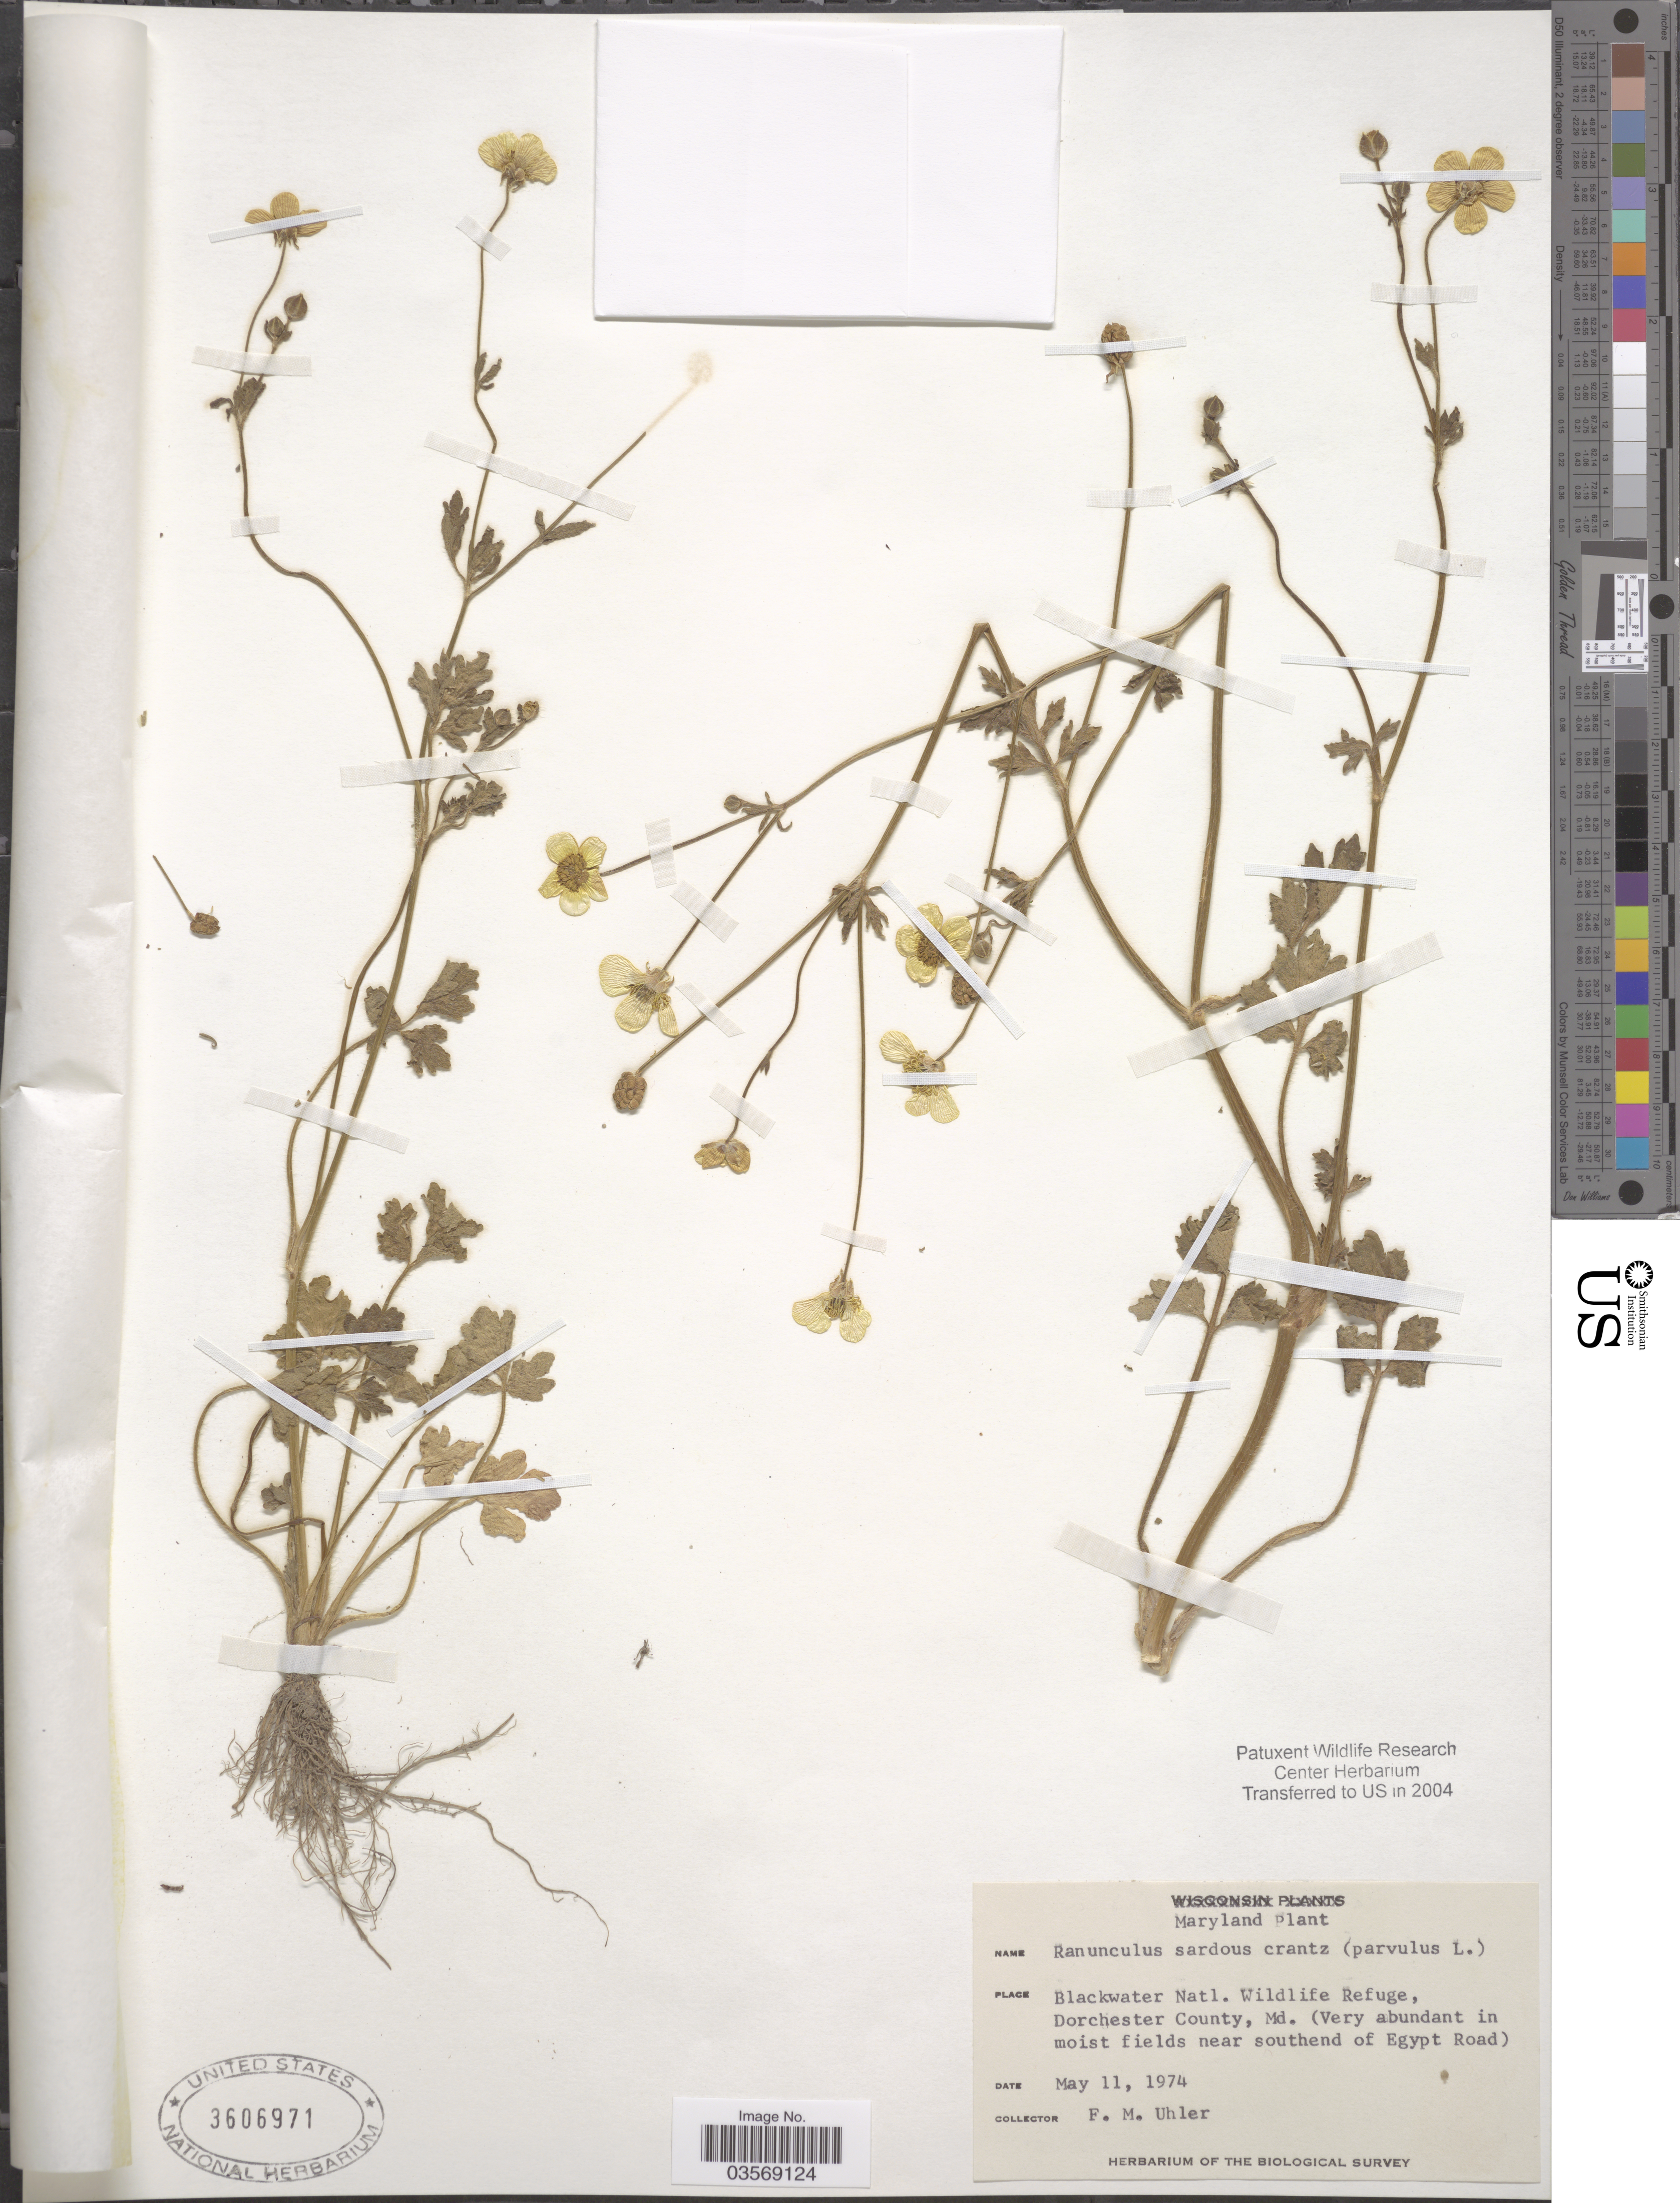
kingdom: Plantae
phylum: Tracheophyta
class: Magnoliopsida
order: Ranunculales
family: Ranunculaceae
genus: Ranunculus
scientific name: Ranunculus sardous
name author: Crantz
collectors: F. M. Uhler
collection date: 1974-05-11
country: United States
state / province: Maryland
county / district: Dorchester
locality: Blackwater Natl. Wildlife Refuge, Dorchester County, (Very abundant in moist fields near southend of Egypt Road).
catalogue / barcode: US 3606971